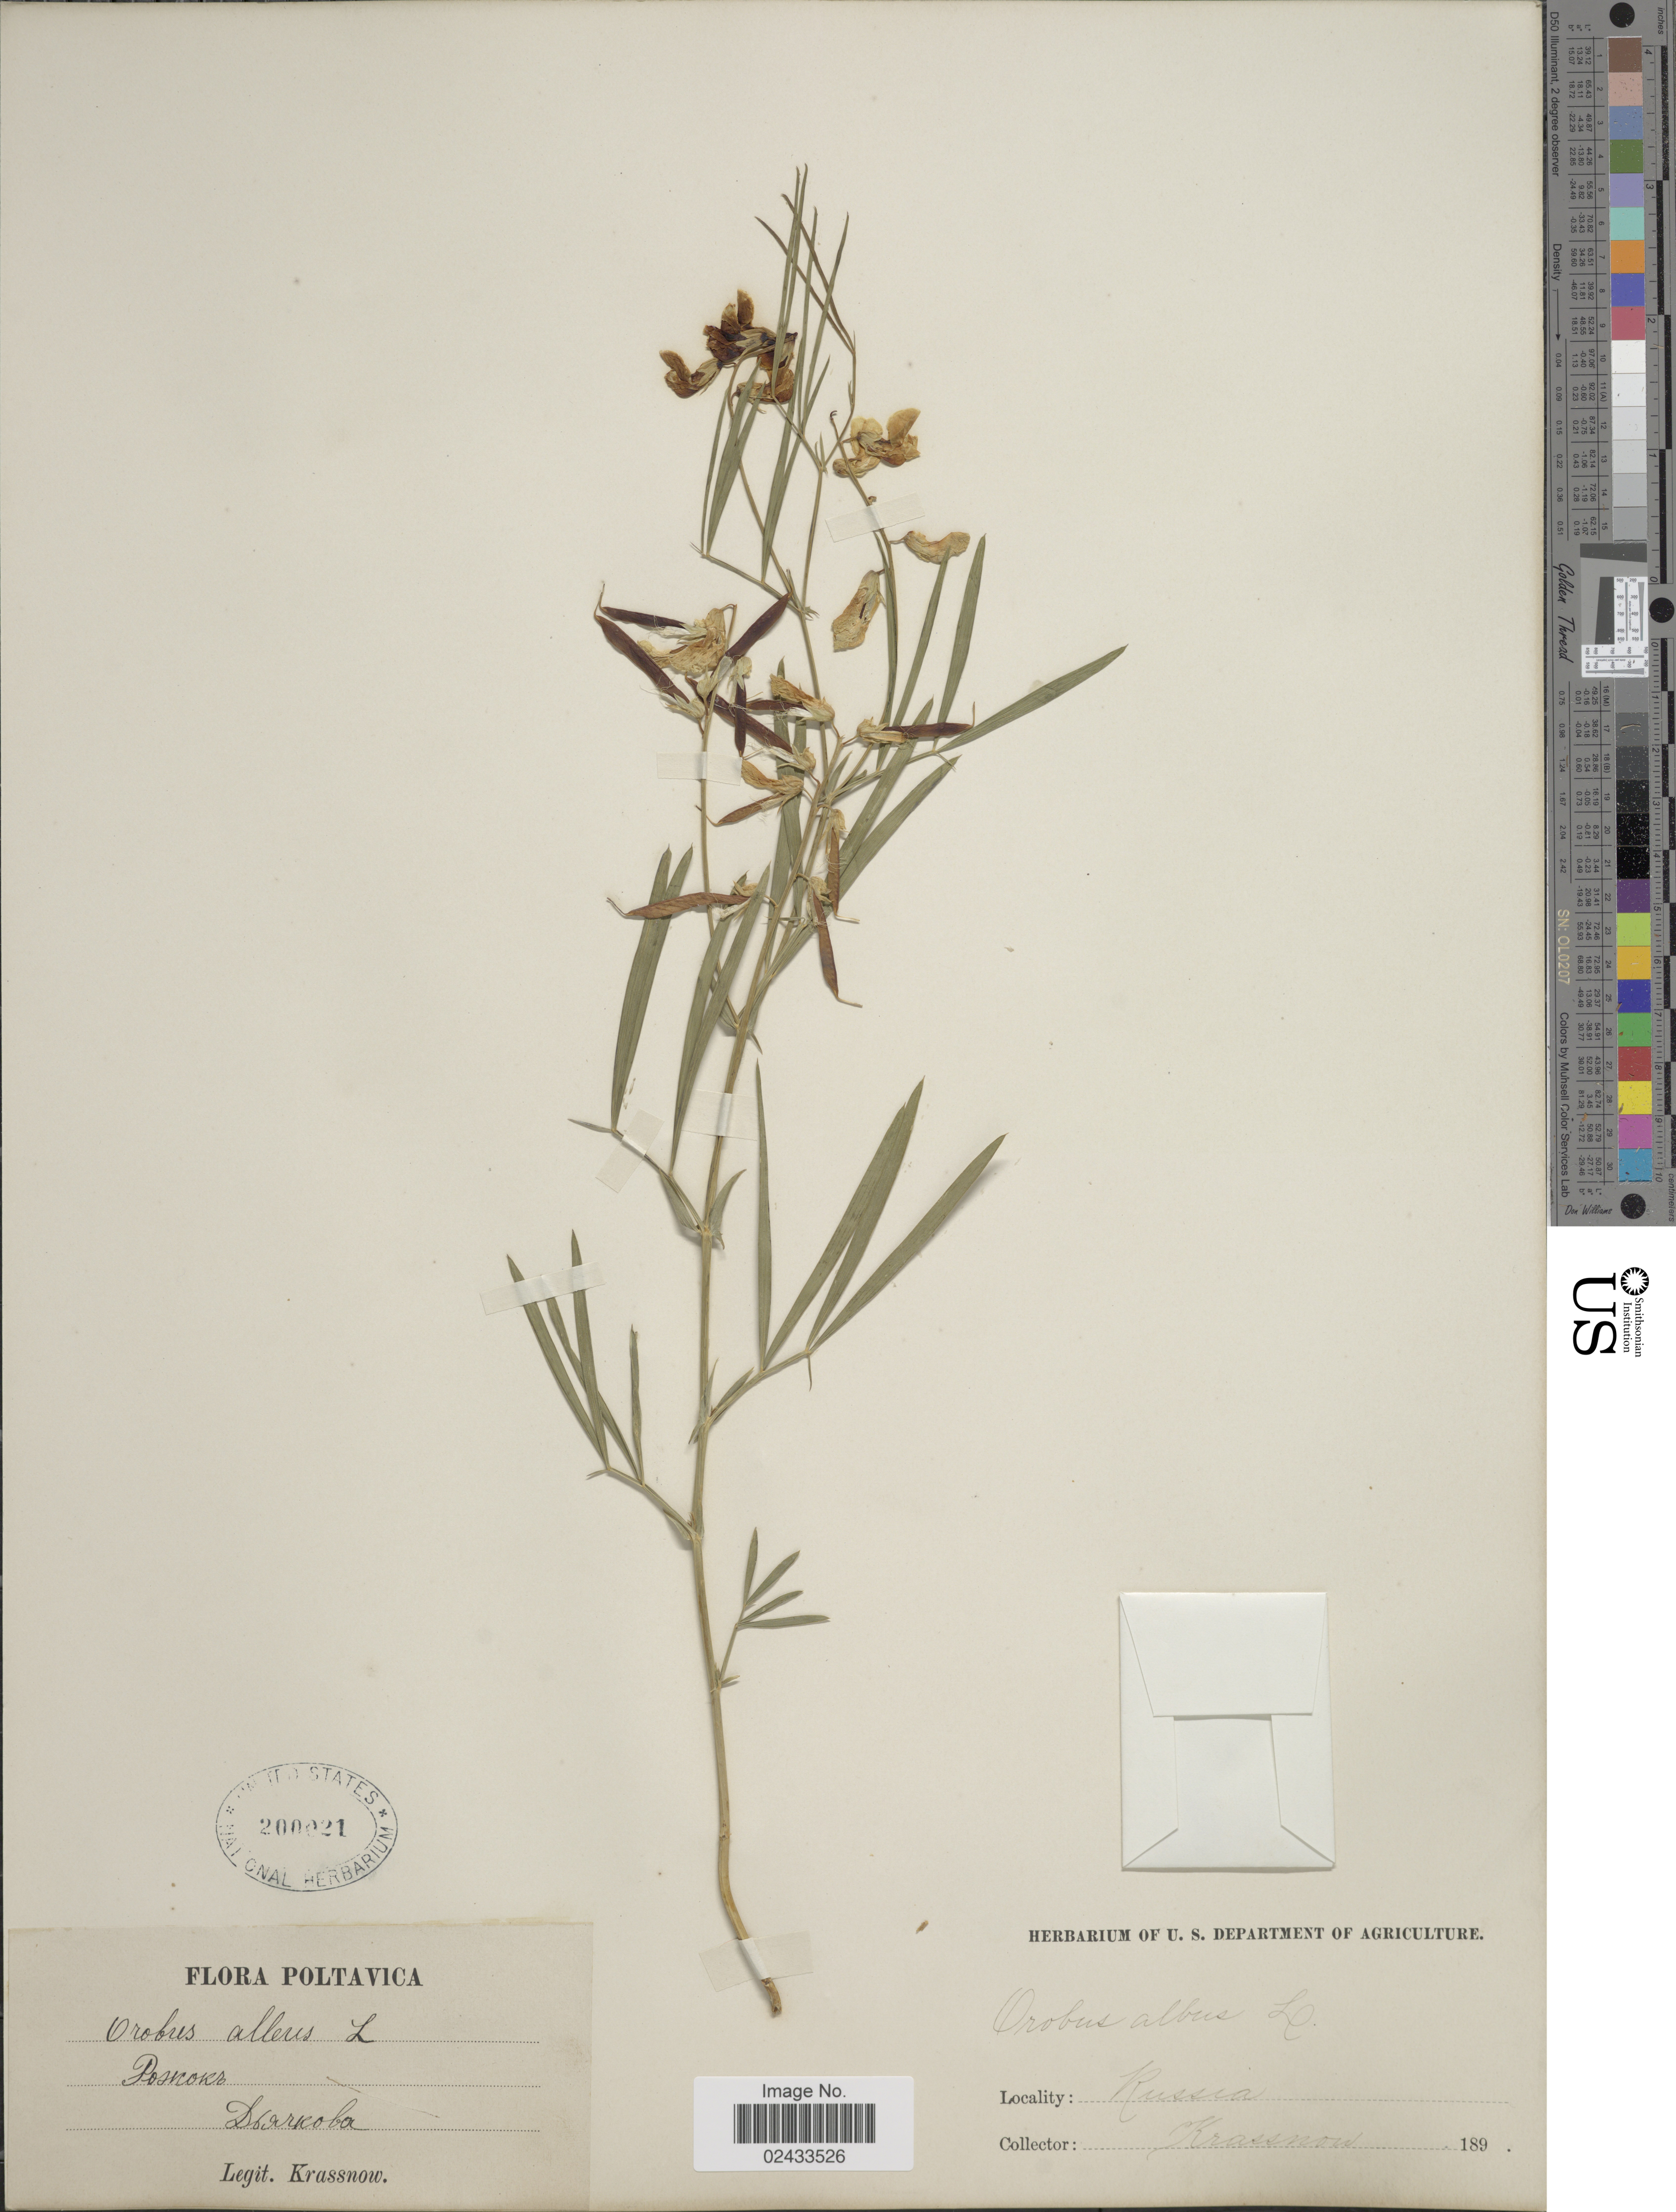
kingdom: Plantae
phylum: Tracheophyta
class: Magnoliopsida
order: Fabales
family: Fabaceae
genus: Lathyrus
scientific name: Lathyrus pannonicus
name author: (Jacq.) Garcke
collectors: -. Krassnow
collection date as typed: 189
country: Ukraine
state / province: Poltava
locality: Poltavica. Posnokr, X.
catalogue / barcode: US 200021